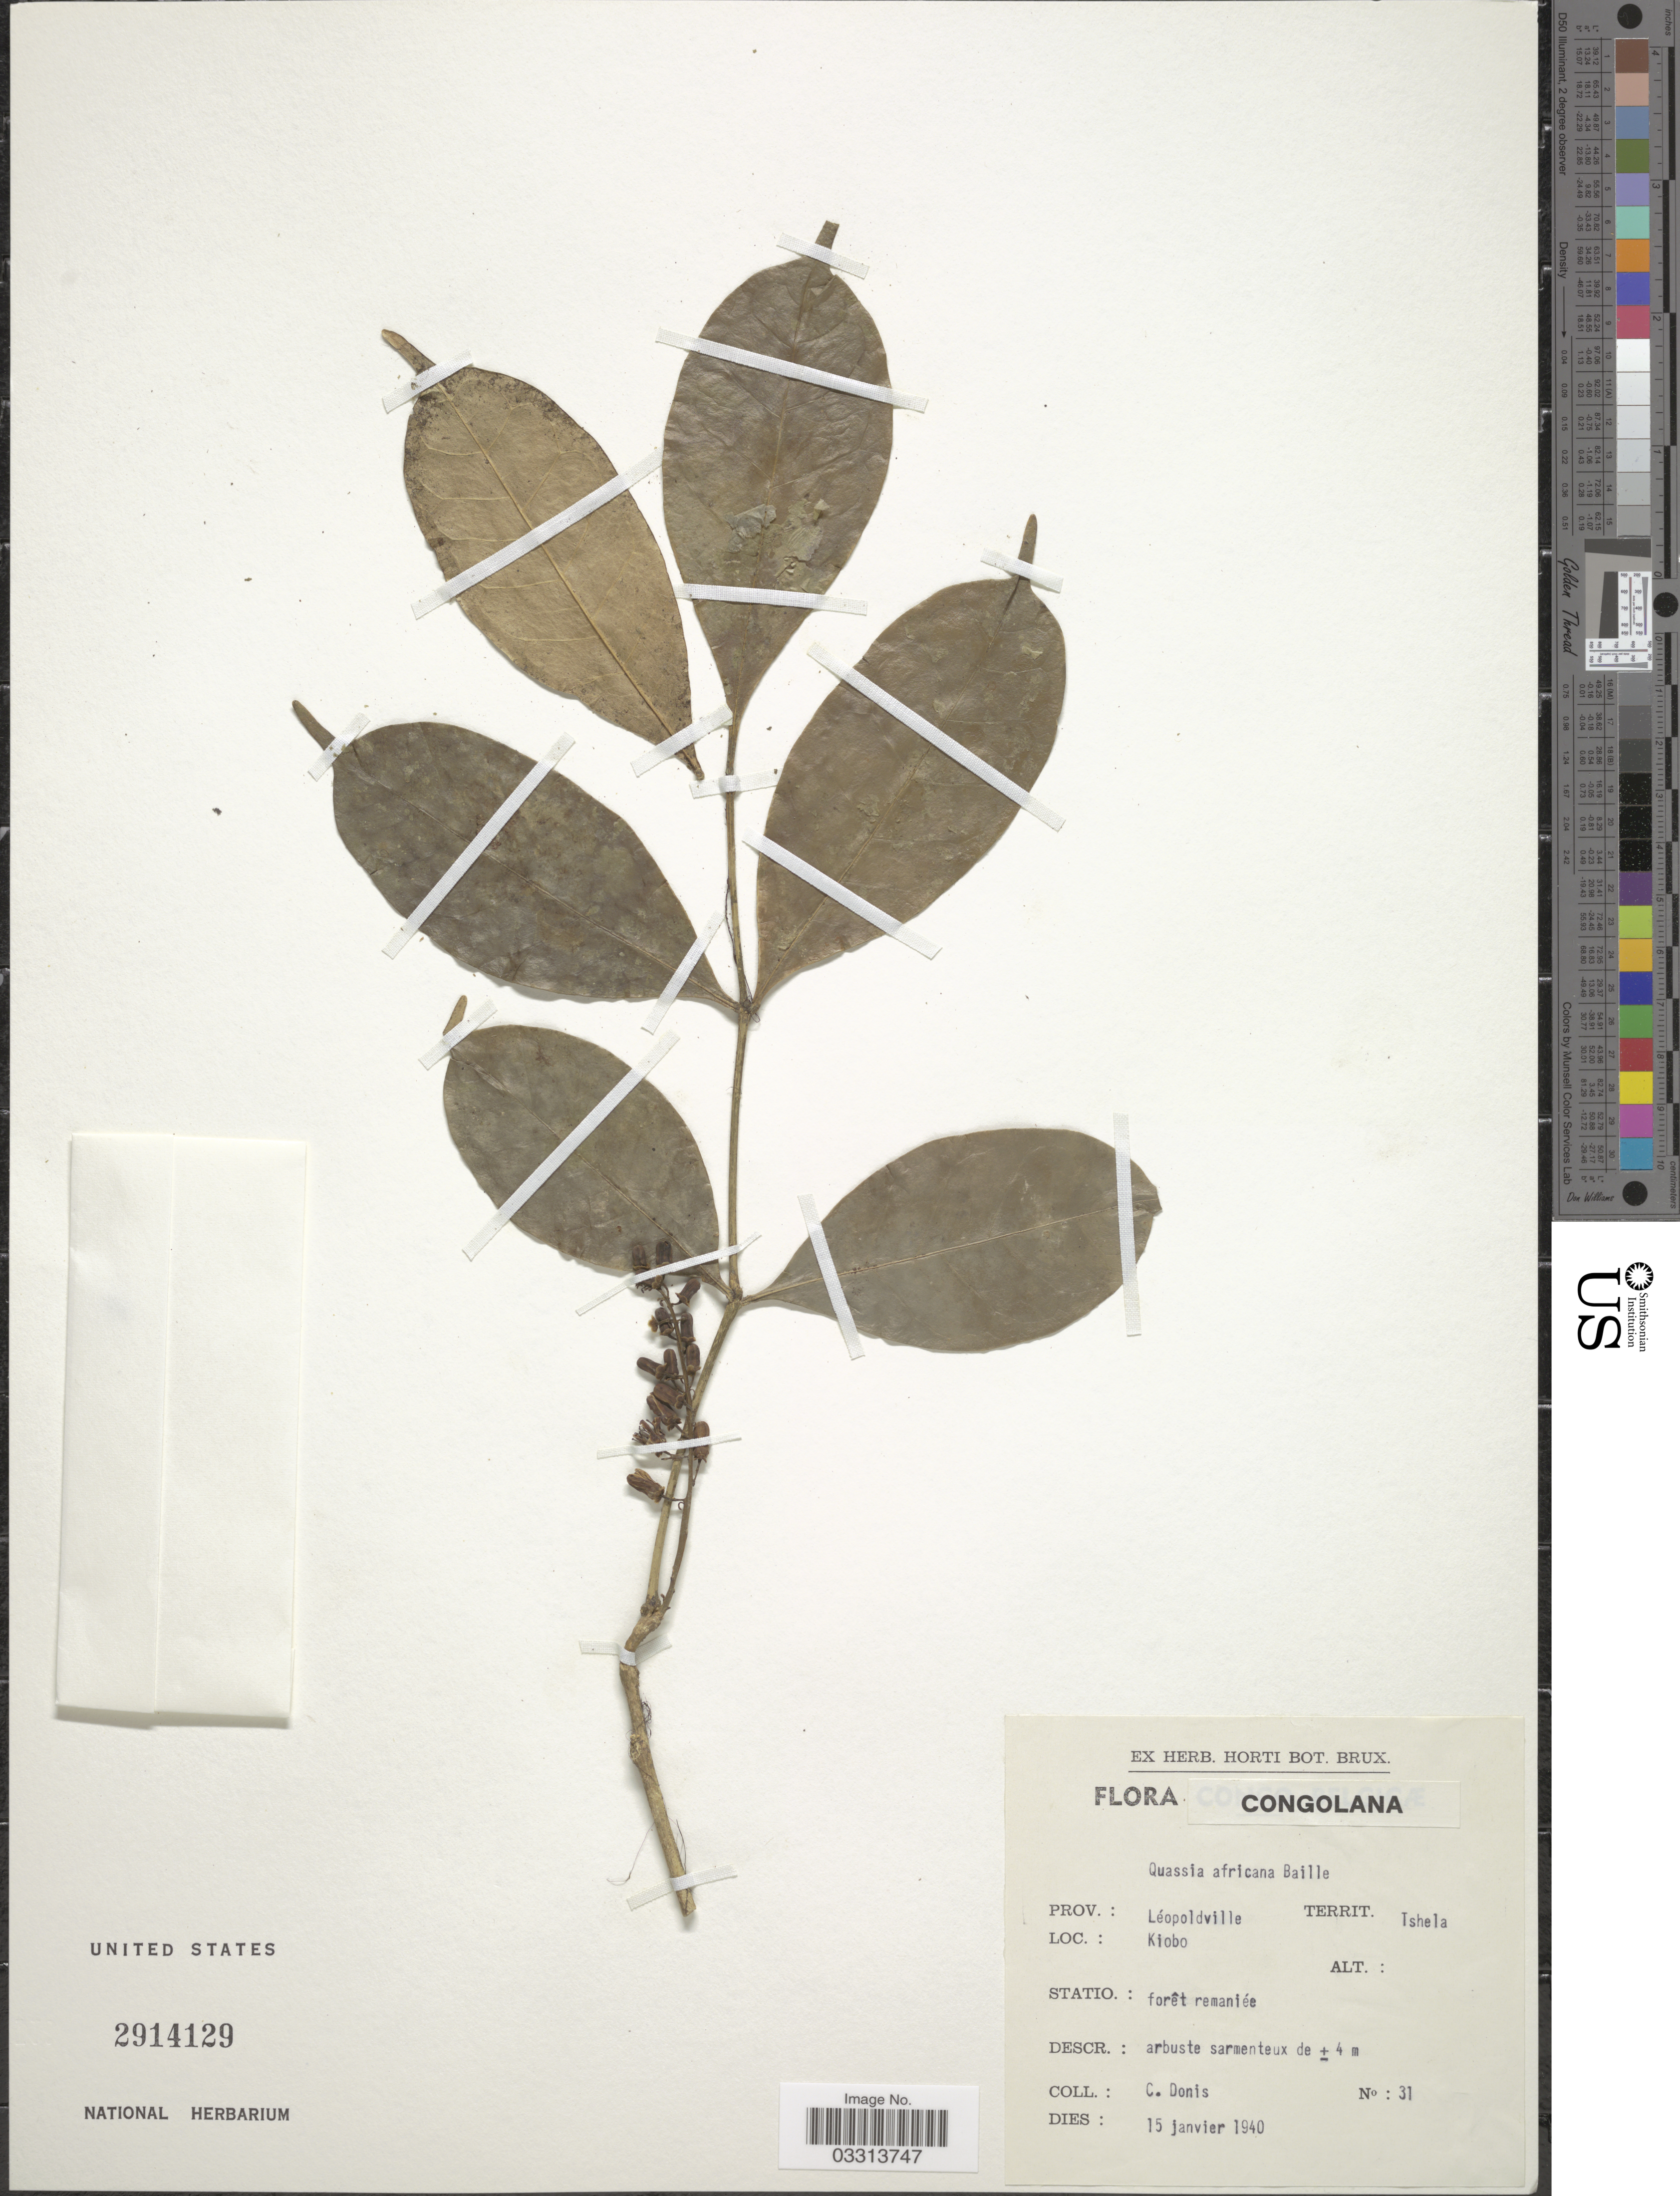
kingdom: Plantae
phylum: Tracheophyta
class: Magnoliopsida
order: Sapindales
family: Simaroubaceae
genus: Simaba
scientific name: Simaba africana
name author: Baill.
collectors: C. Donis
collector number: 31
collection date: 1940-01-15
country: Congo, Democratic Republic of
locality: Congolana, Prov.: Léopoldville, Territ. Ishela, Kiobo.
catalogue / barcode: US 2914129